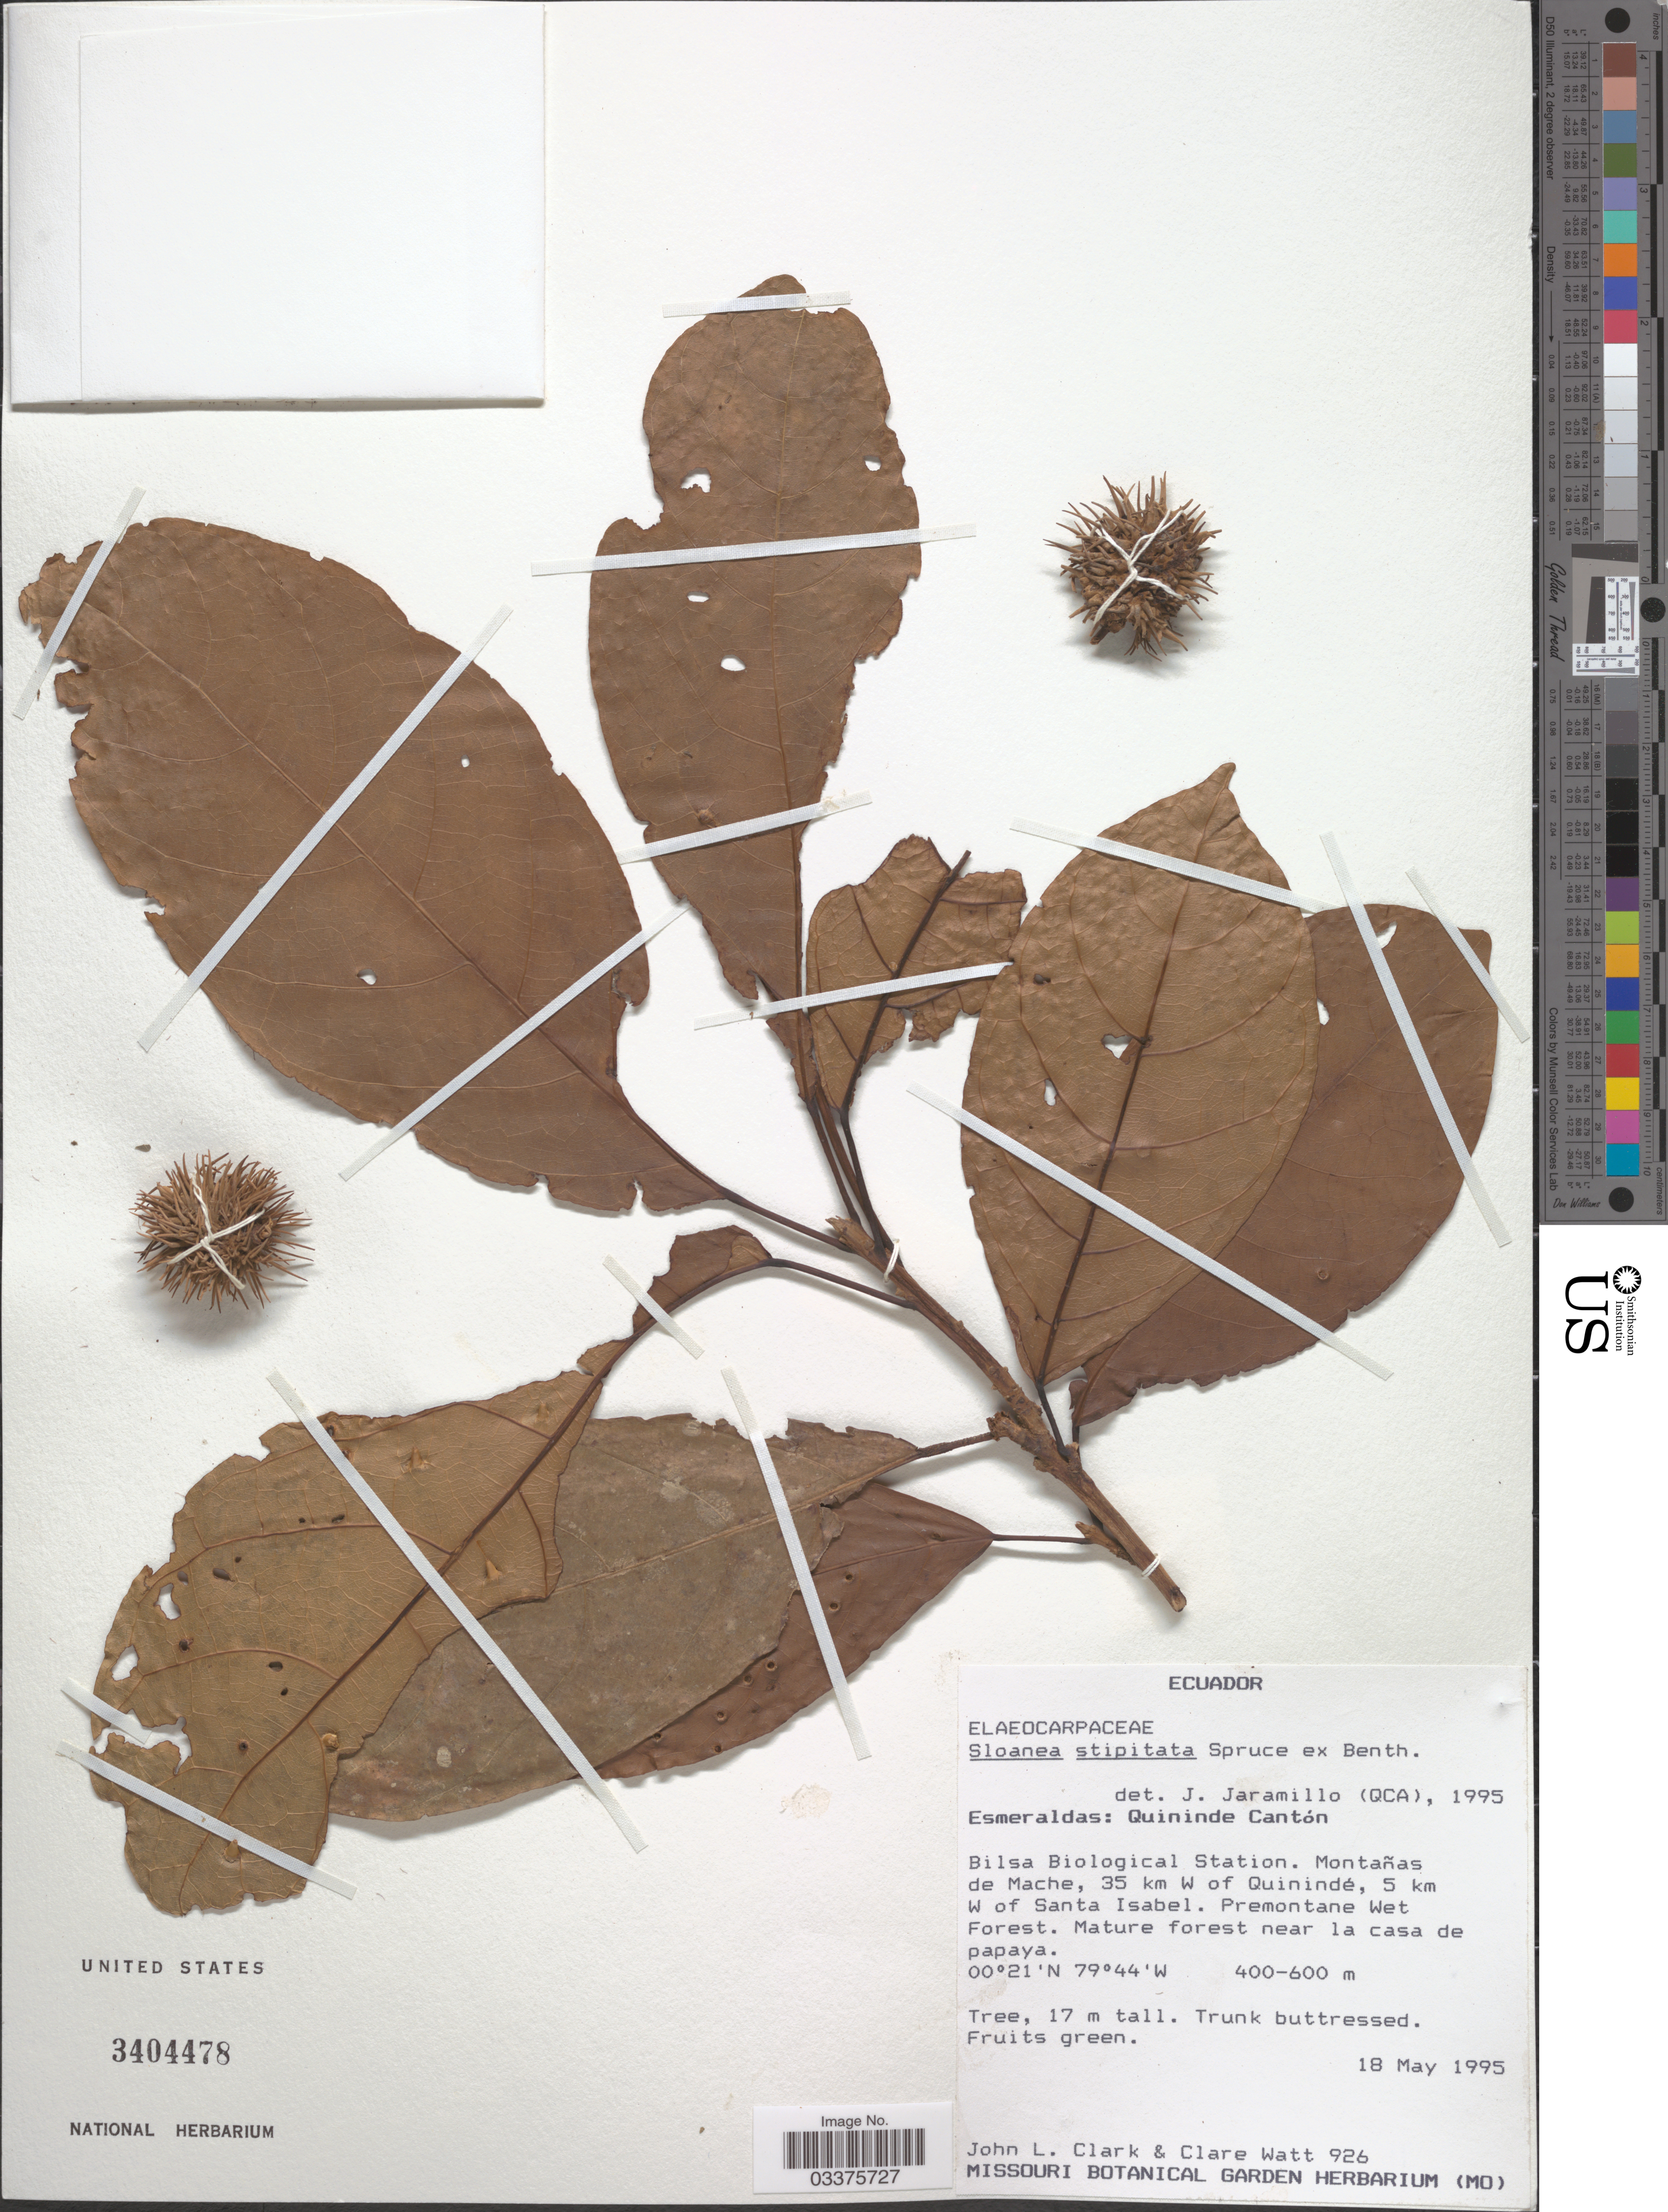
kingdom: Plantae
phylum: Tracheophyta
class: Magnoliopsida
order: Oxalidales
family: Elaeocarpaceae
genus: Sloanea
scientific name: Sloanea stipitata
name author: Spruce ex Benth.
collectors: J. L. Clark & C. Watt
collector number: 926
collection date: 1995-05-18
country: Ecuador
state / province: Esmeraldas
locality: Quininde Cantón. Bilsa Biological Station. Montañas de Mache, 35 km W of Quinindé, 5 km W of Santa Isabel.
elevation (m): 400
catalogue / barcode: US 3404478